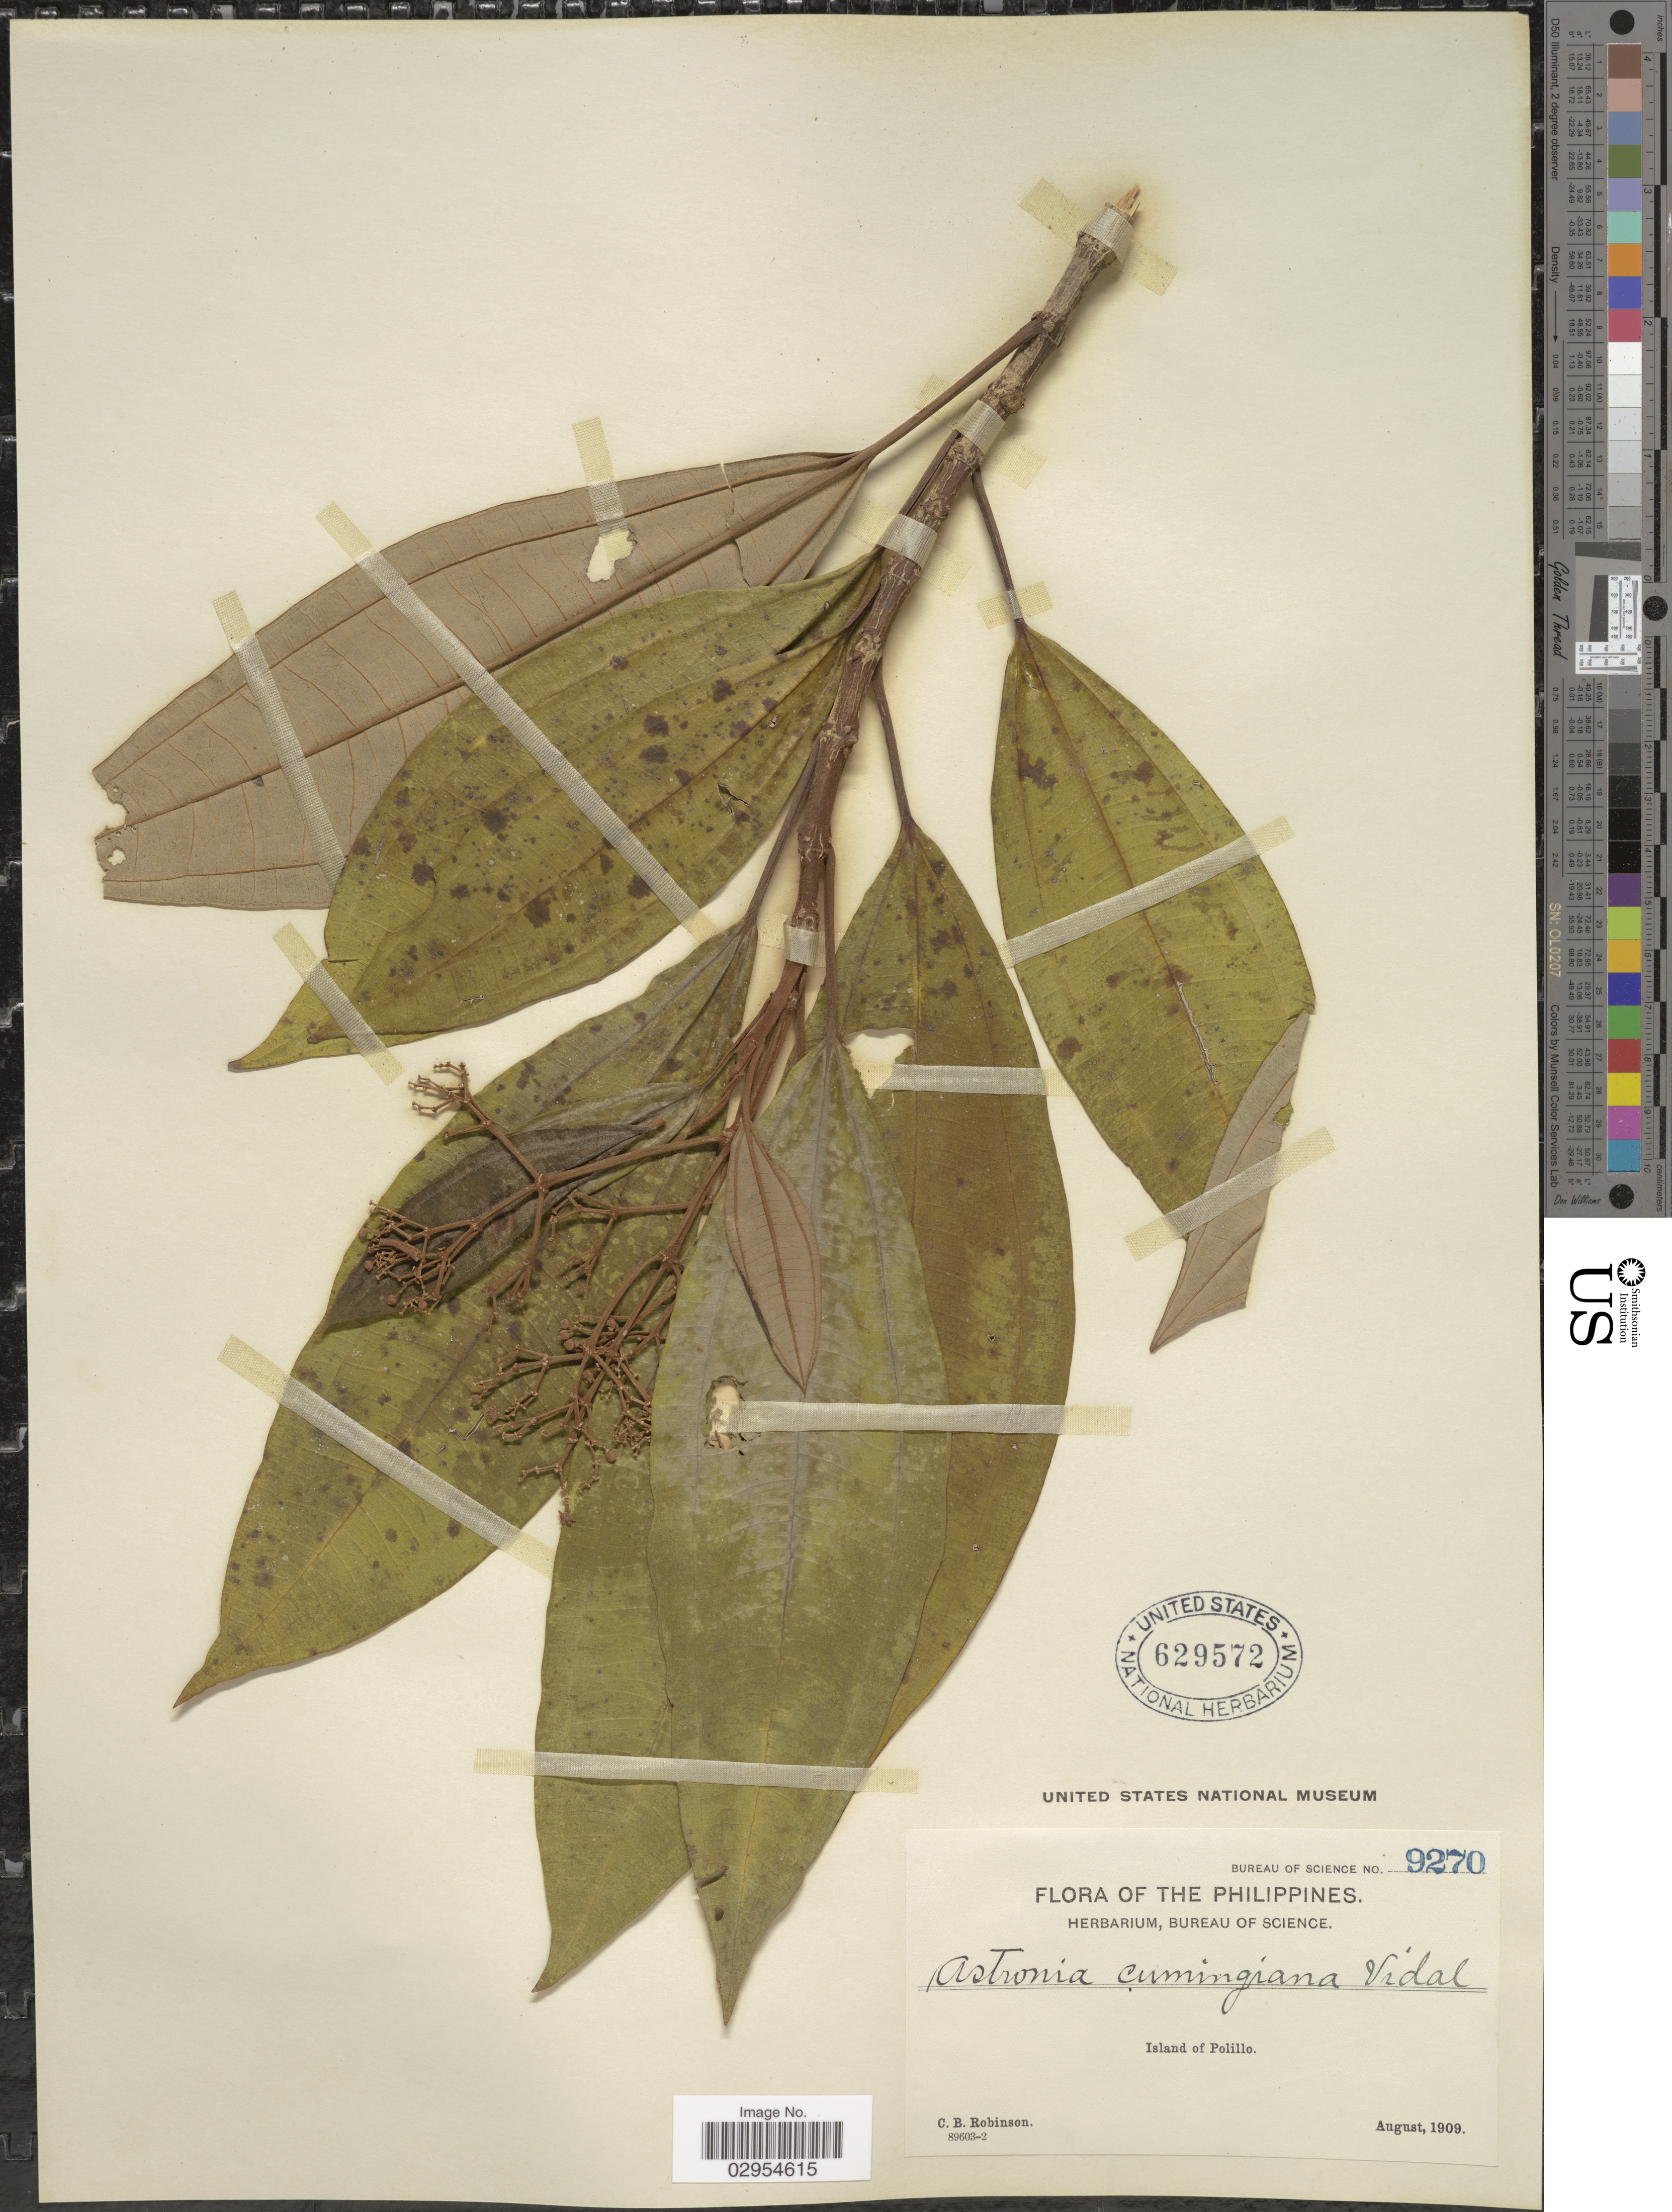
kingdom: Plantae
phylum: Tracheophyta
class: Magnoliopsida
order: Myrtales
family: Melastomataceae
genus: Astronia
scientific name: Astronia cumingiana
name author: S. Vidal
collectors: C. Robinson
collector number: Bureau of Science 9270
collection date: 1909-08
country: Philippines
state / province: Calabarzon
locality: Island of Polillo.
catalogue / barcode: US 629572